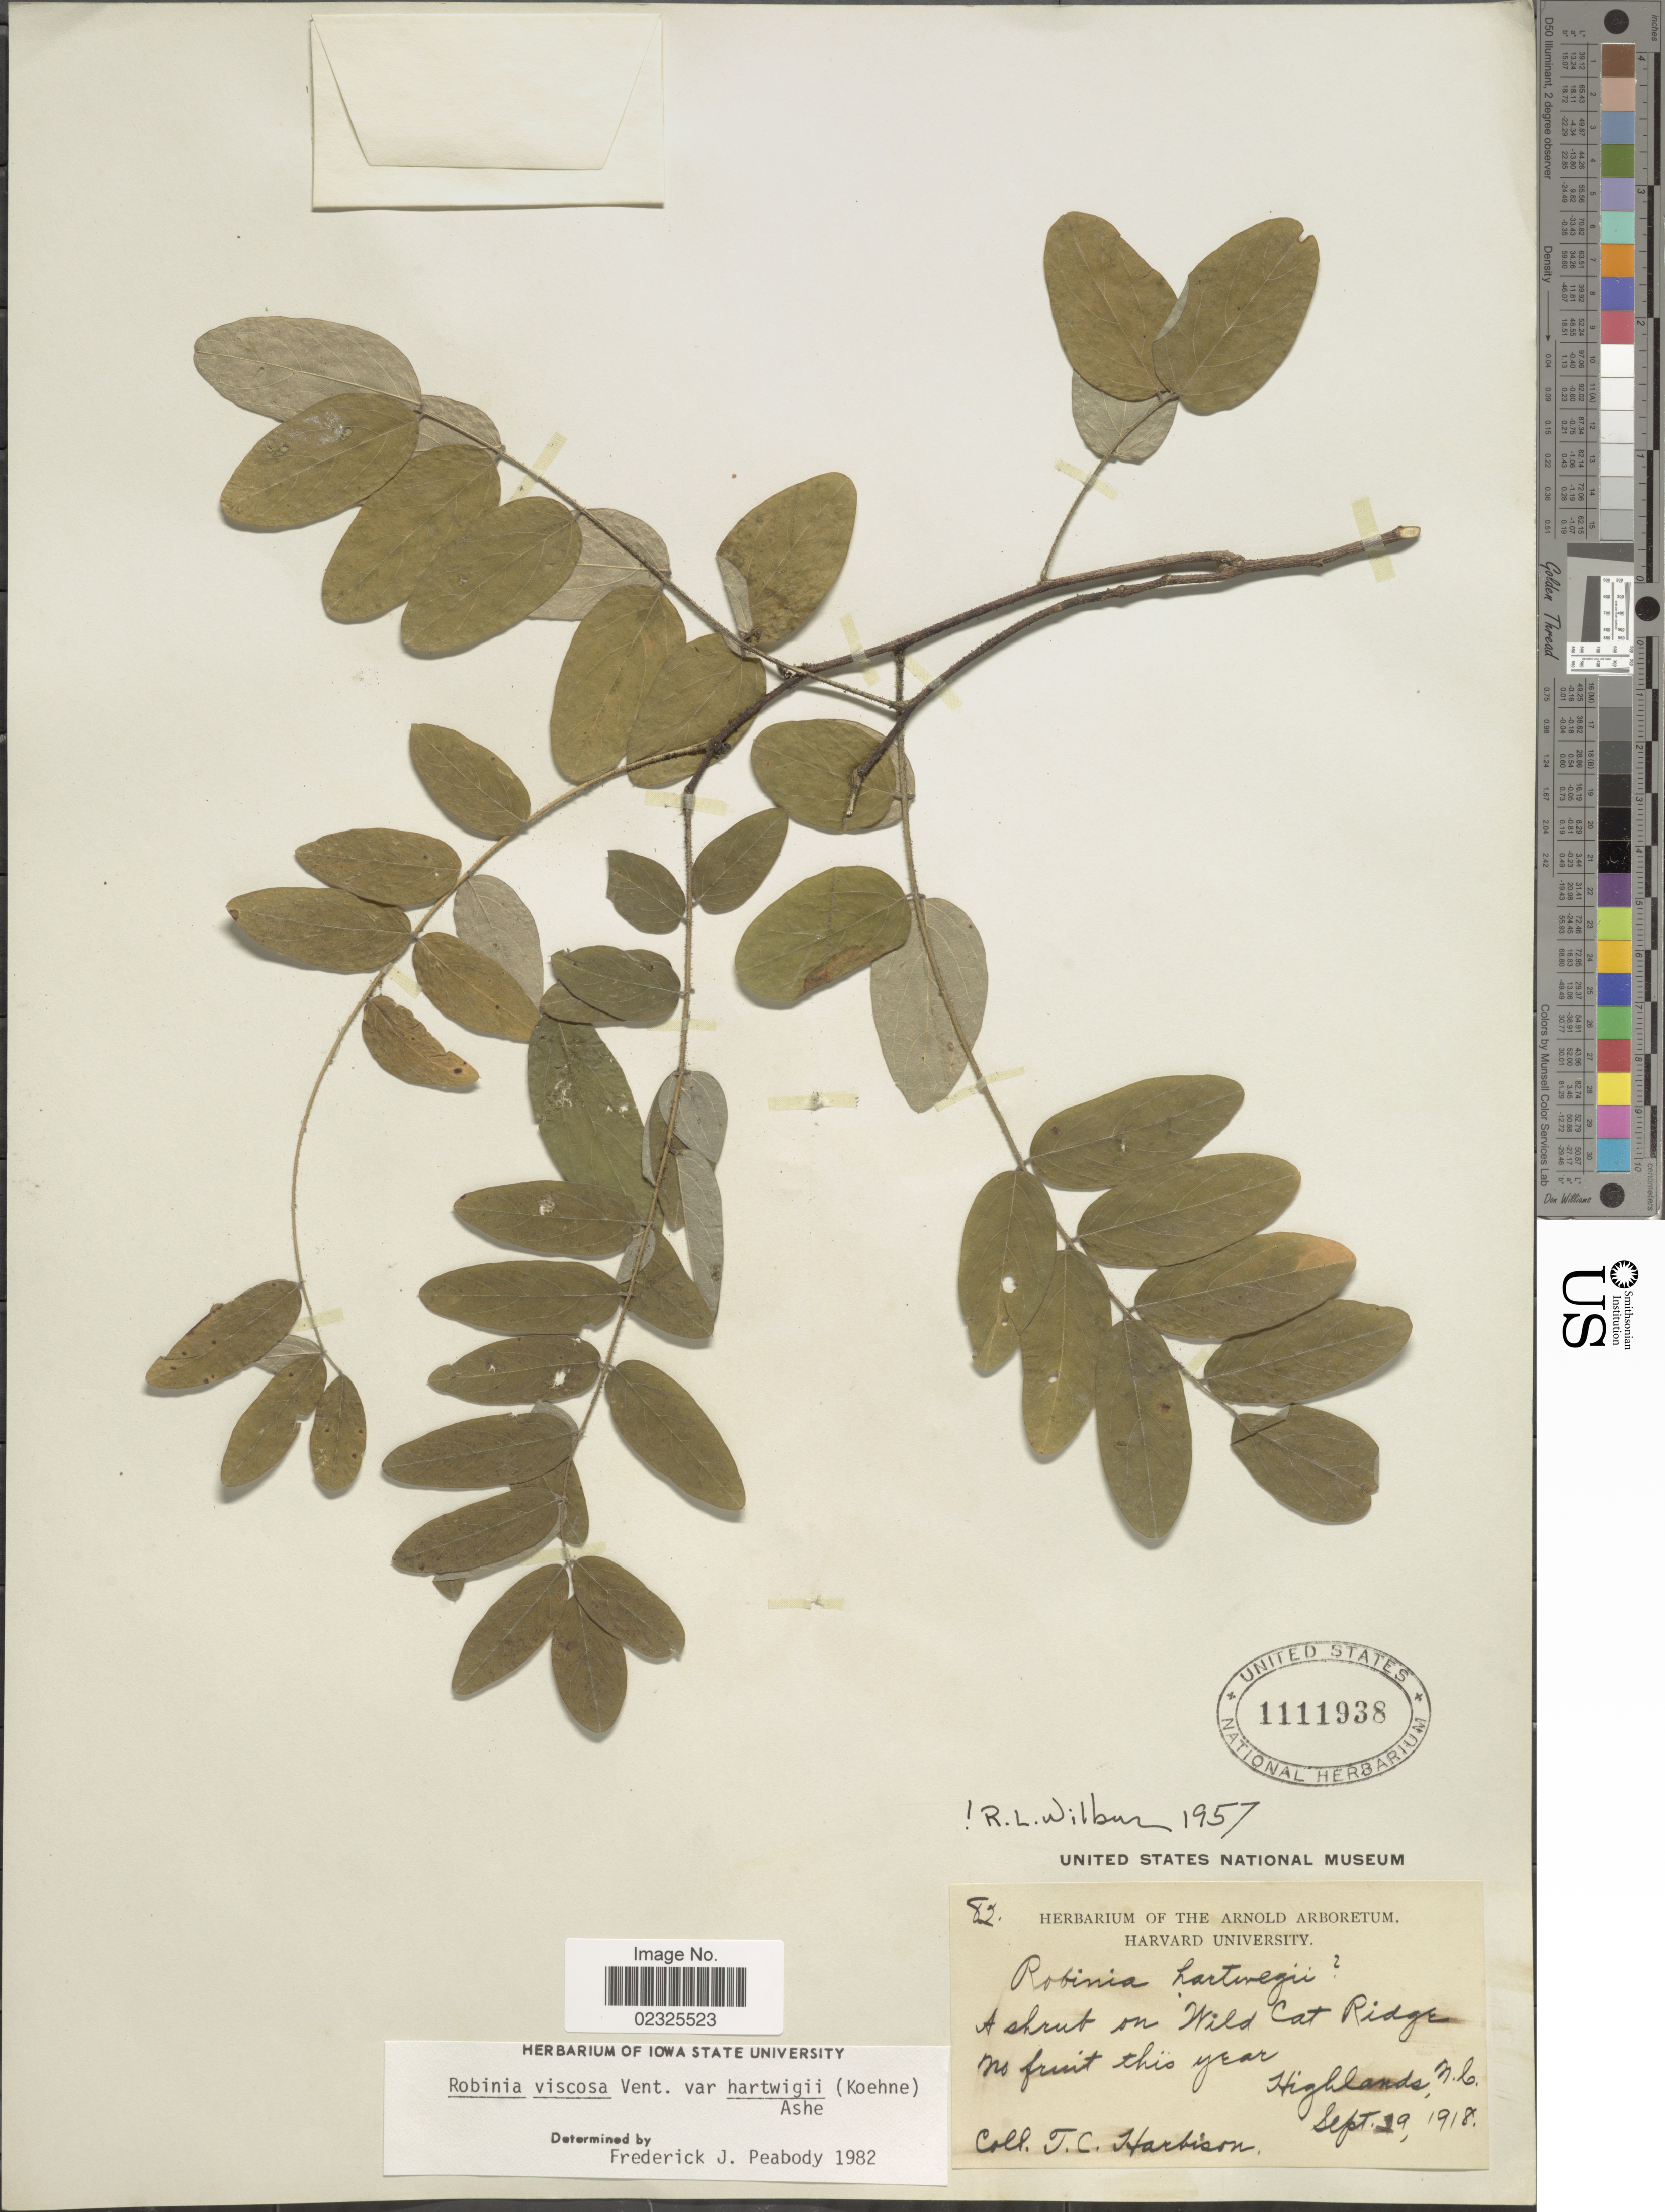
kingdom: Plantae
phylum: Tracheophyta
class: Magnoliopsida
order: Fabales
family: Fabaceae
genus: Robinia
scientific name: Robinia viscosa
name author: Vent.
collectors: T. Harbison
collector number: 82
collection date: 1918-09-29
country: United States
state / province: North Carolina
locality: On Widl Cat Ridge, Highlands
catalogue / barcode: US 1111938